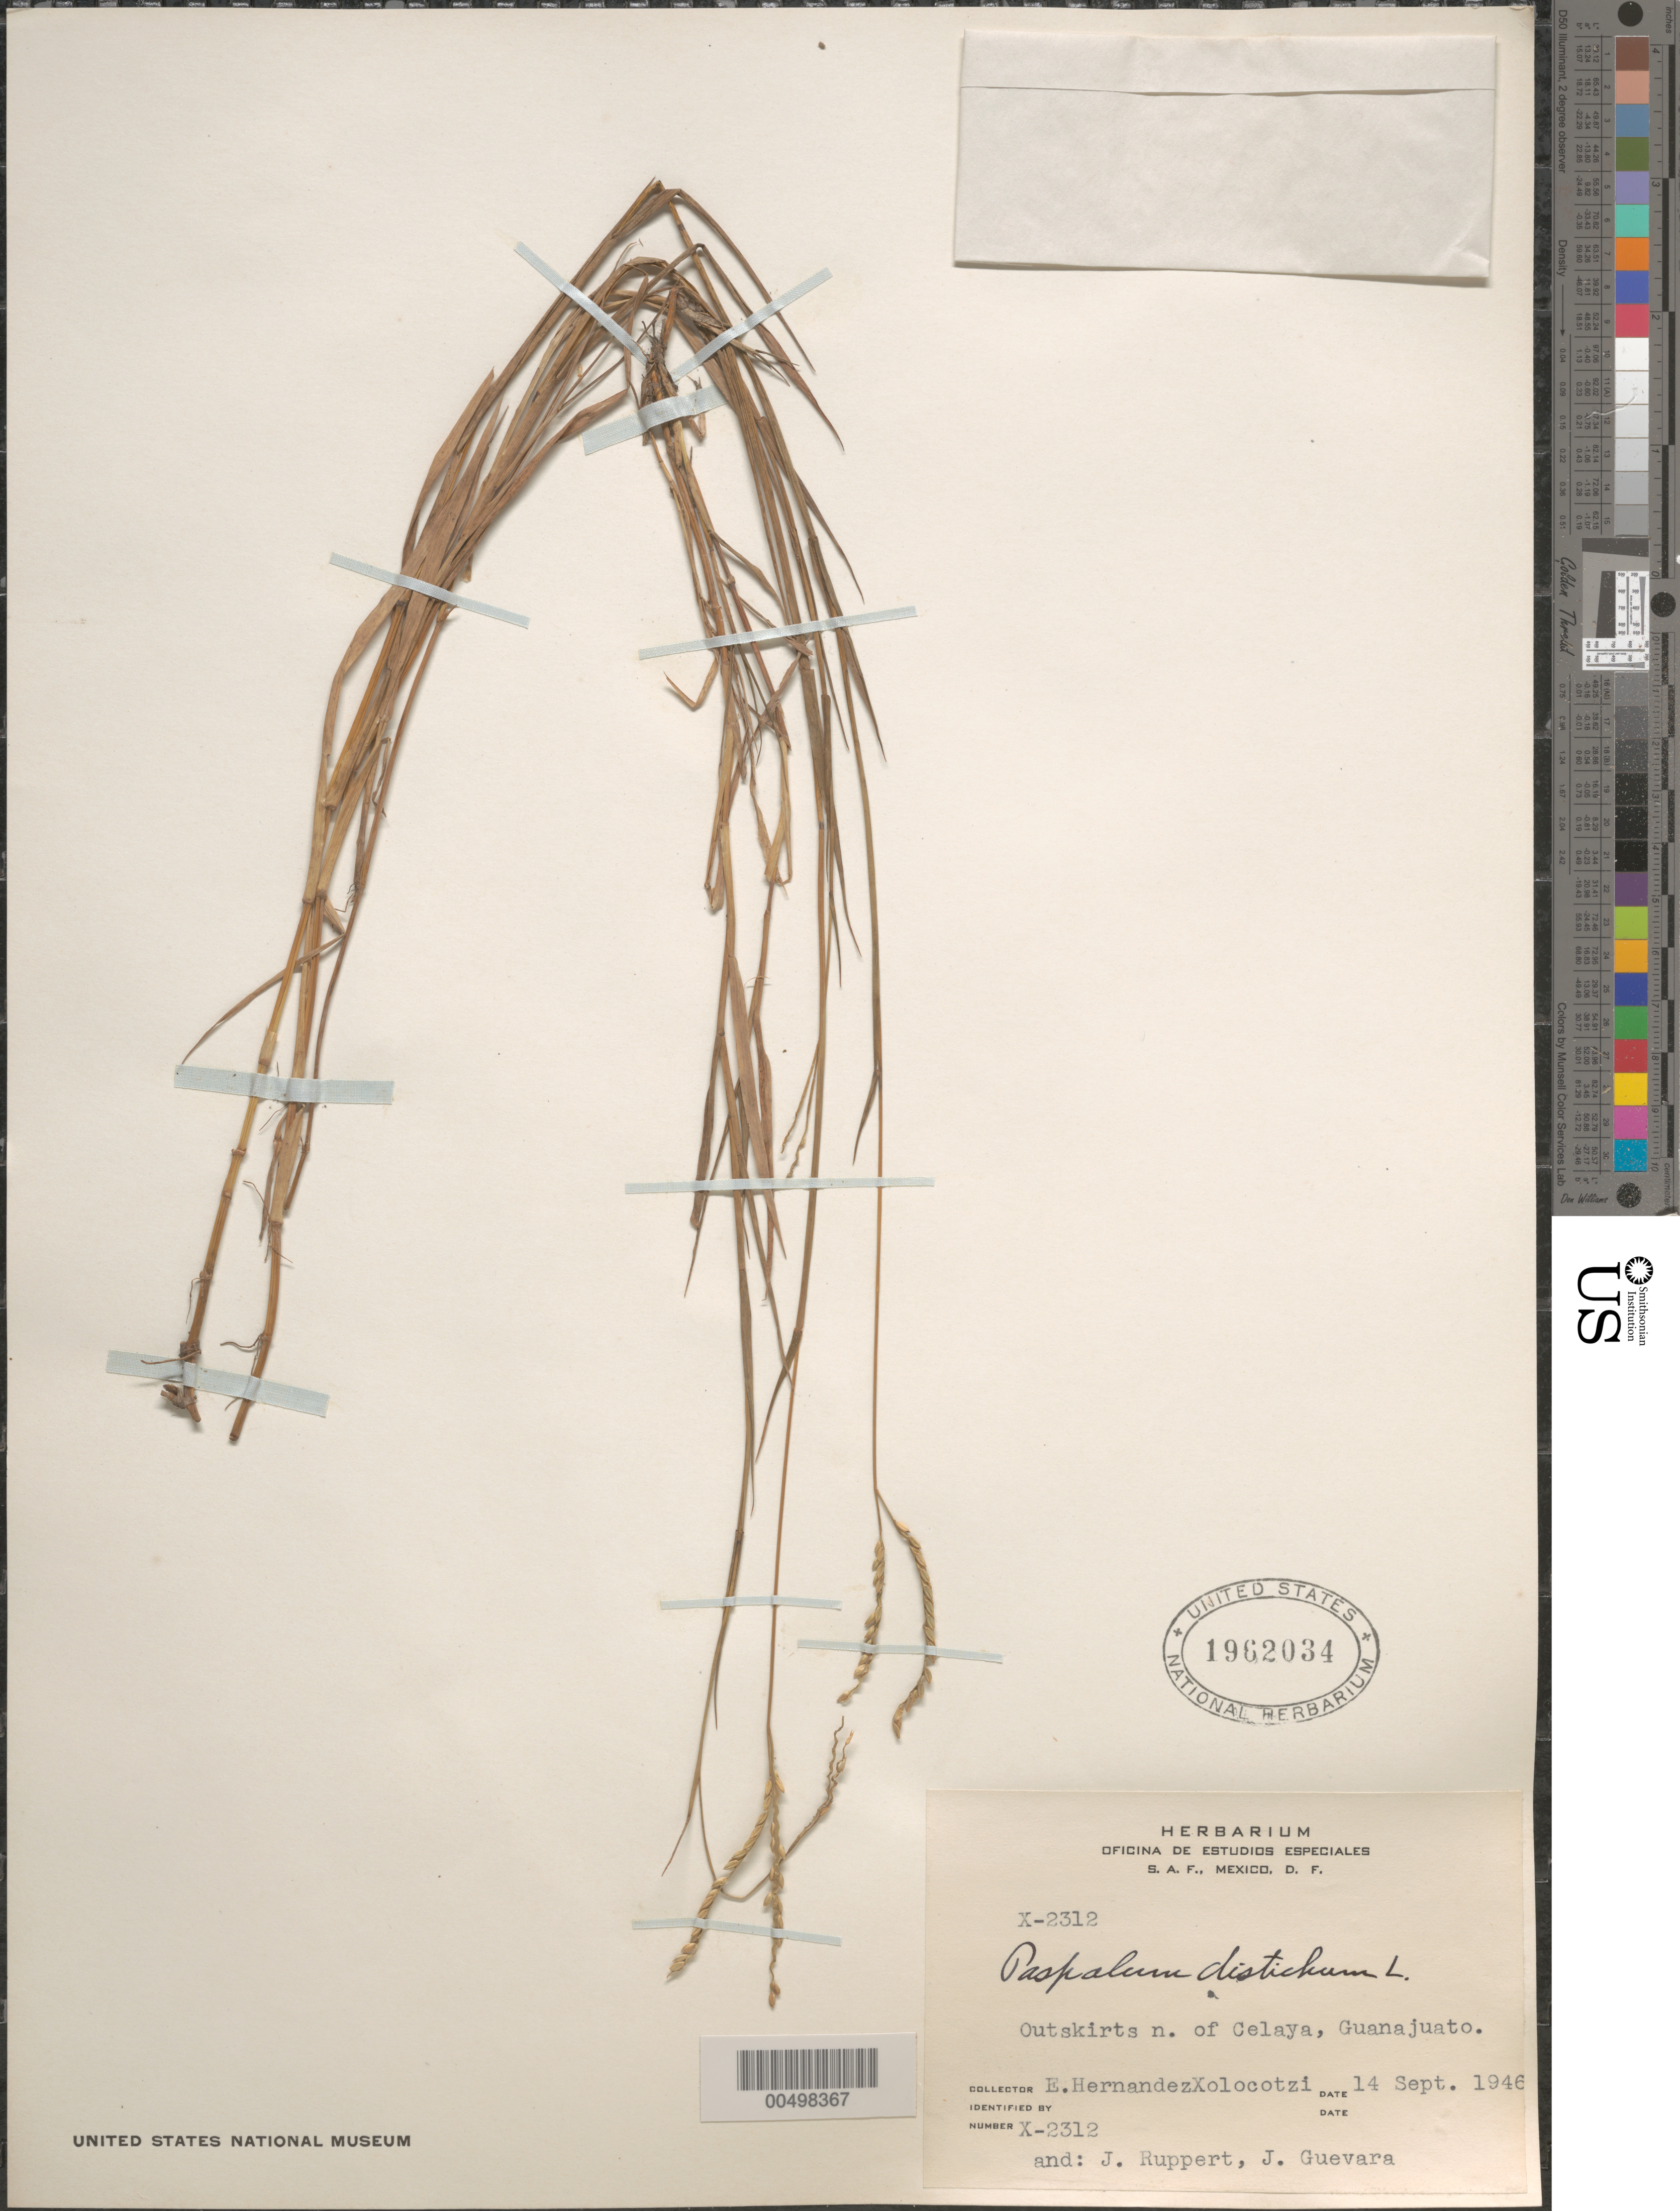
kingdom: Plantae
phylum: Tracheophyta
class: Liliopsida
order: Poales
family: Poaceae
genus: Paspalum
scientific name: Paspalum paspaloides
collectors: E. I. Hernández-X., J. Ruppert & J. Guevara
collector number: X-2312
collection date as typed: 14 Sep 1946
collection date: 1946-09-14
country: Mexico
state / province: Guanajuato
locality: Outskirts N of Celaya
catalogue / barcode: US 1962034